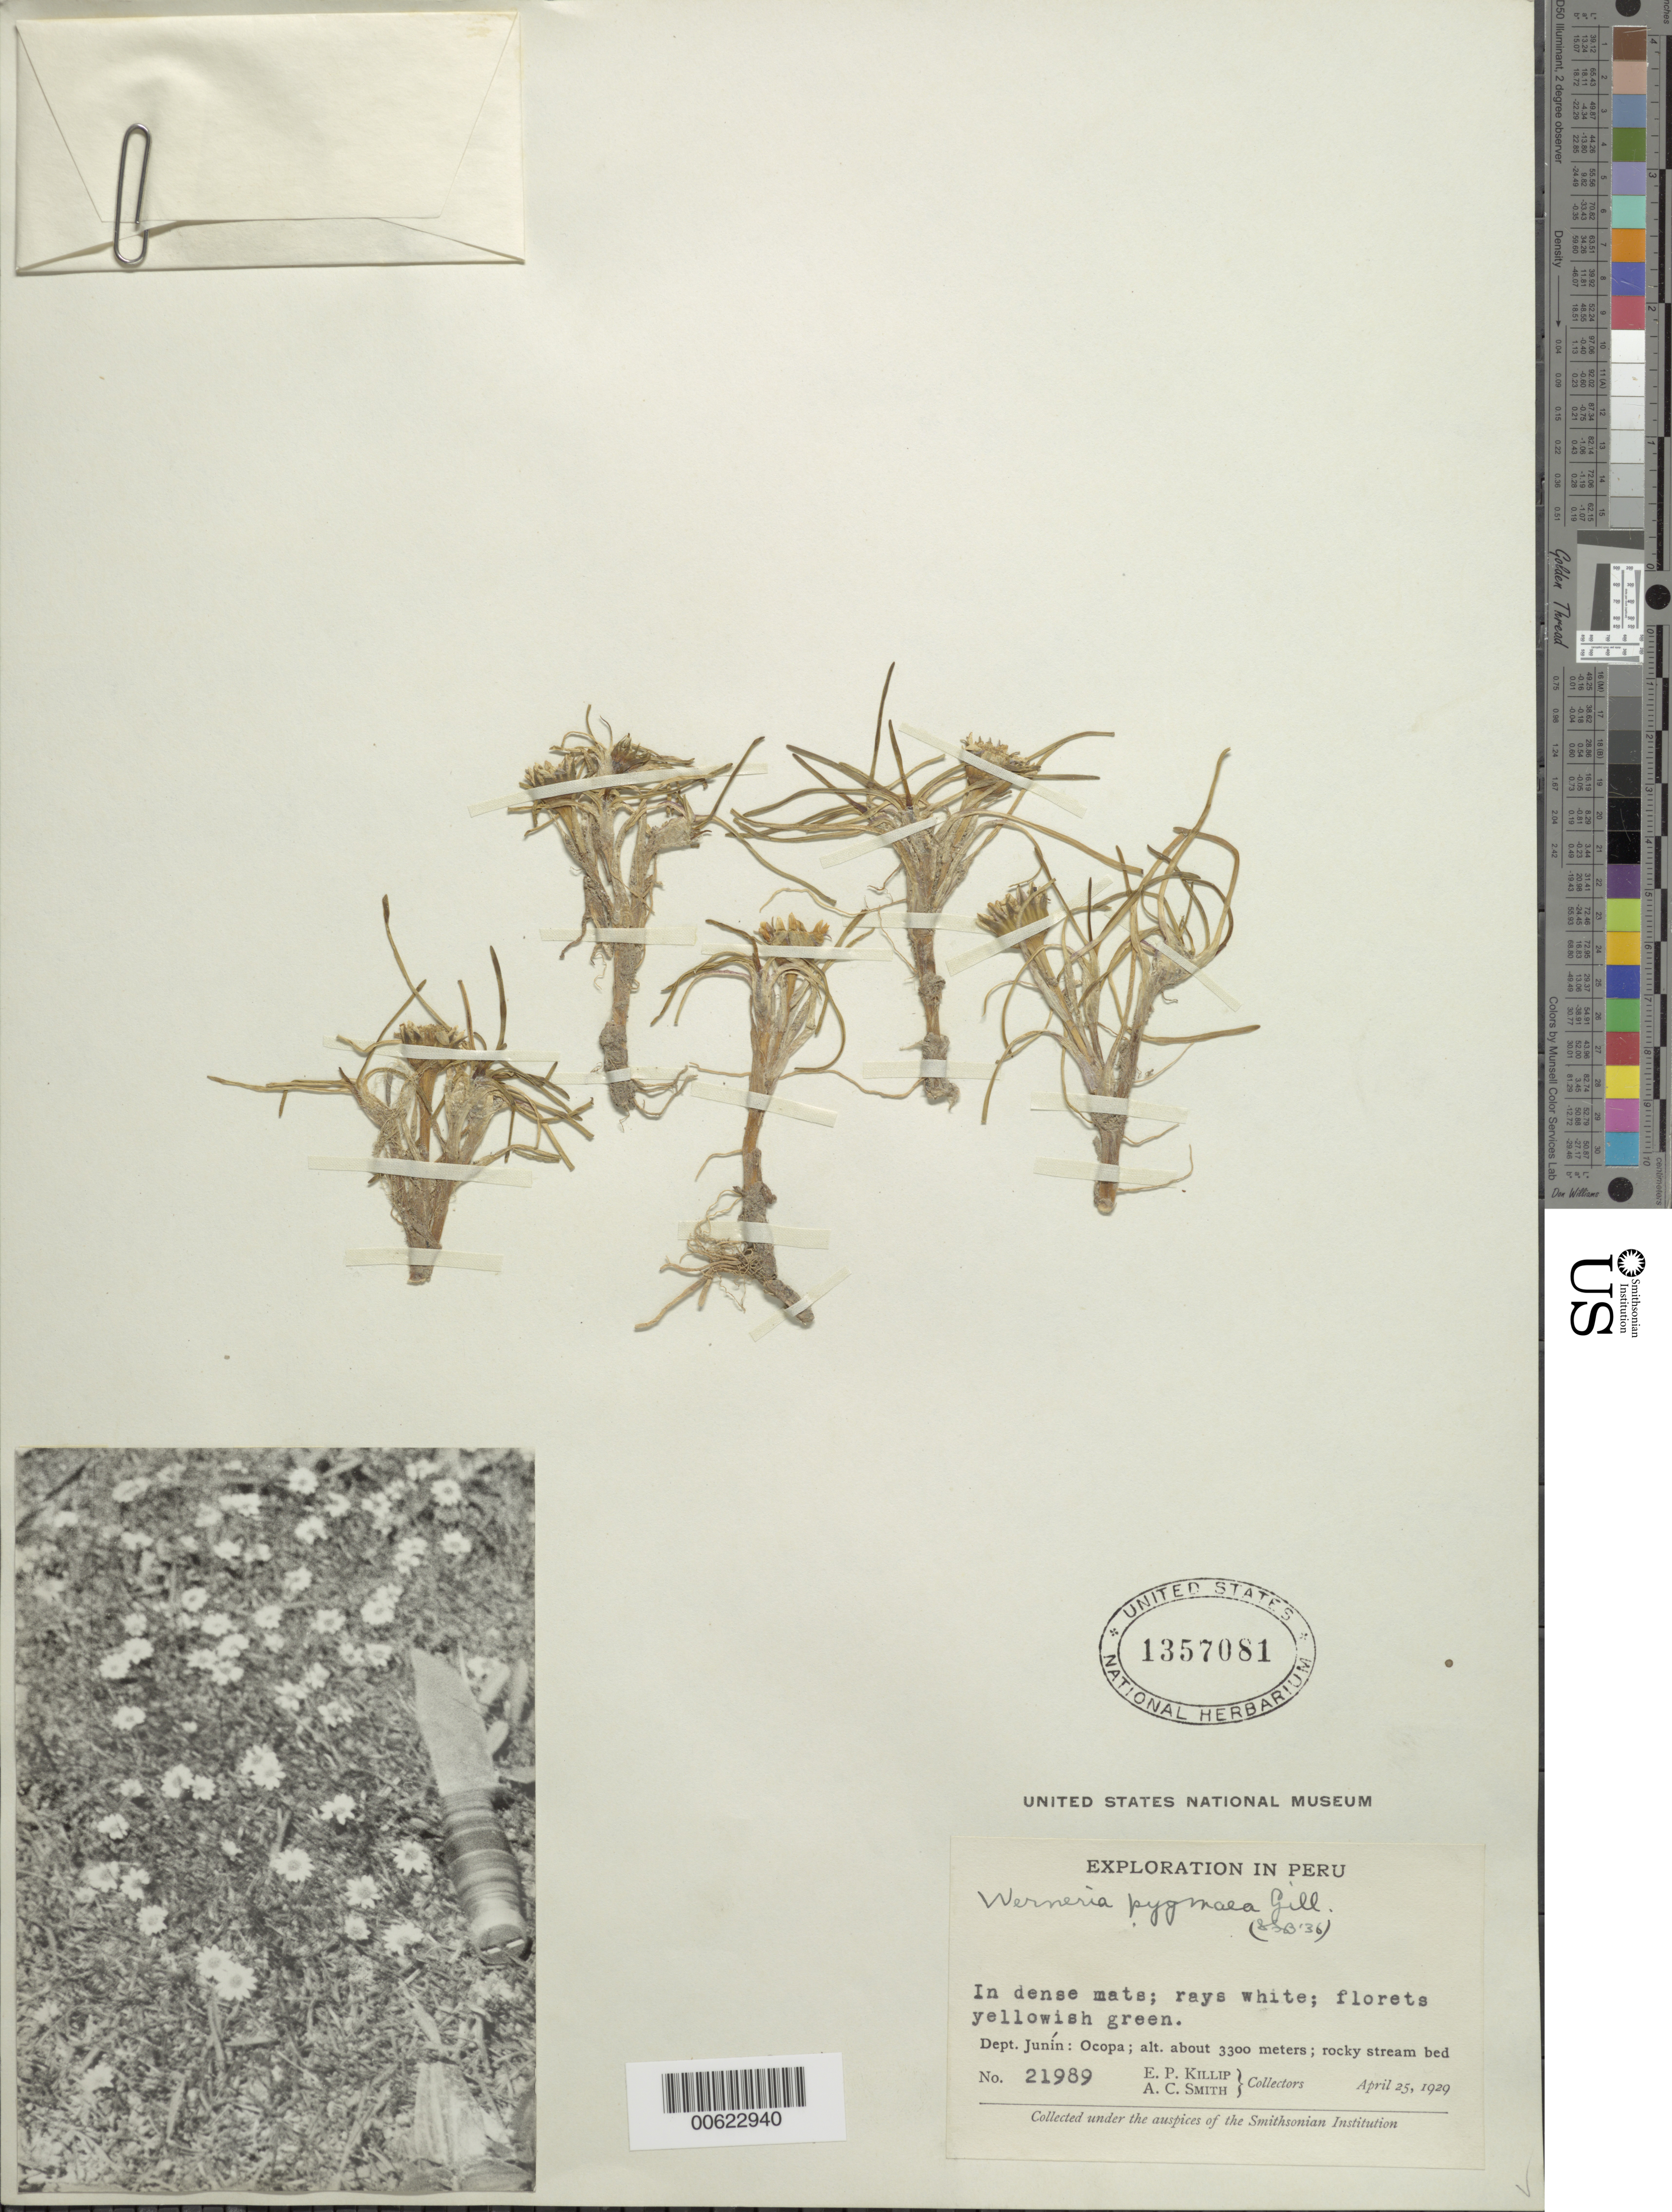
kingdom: Plantae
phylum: Tracheophyta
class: Magnoliopsida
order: Asterales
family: Asteraceae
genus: Werneria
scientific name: Werneria pygmaea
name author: Gillies ex Hook. & Arn.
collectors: E. P. Killip & A. C. Smith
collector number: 21989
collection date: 1929-04-25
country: Peru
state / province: Junín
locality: Ocopa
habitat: rocky stream beds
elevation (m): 3300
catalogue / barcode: US 1357081